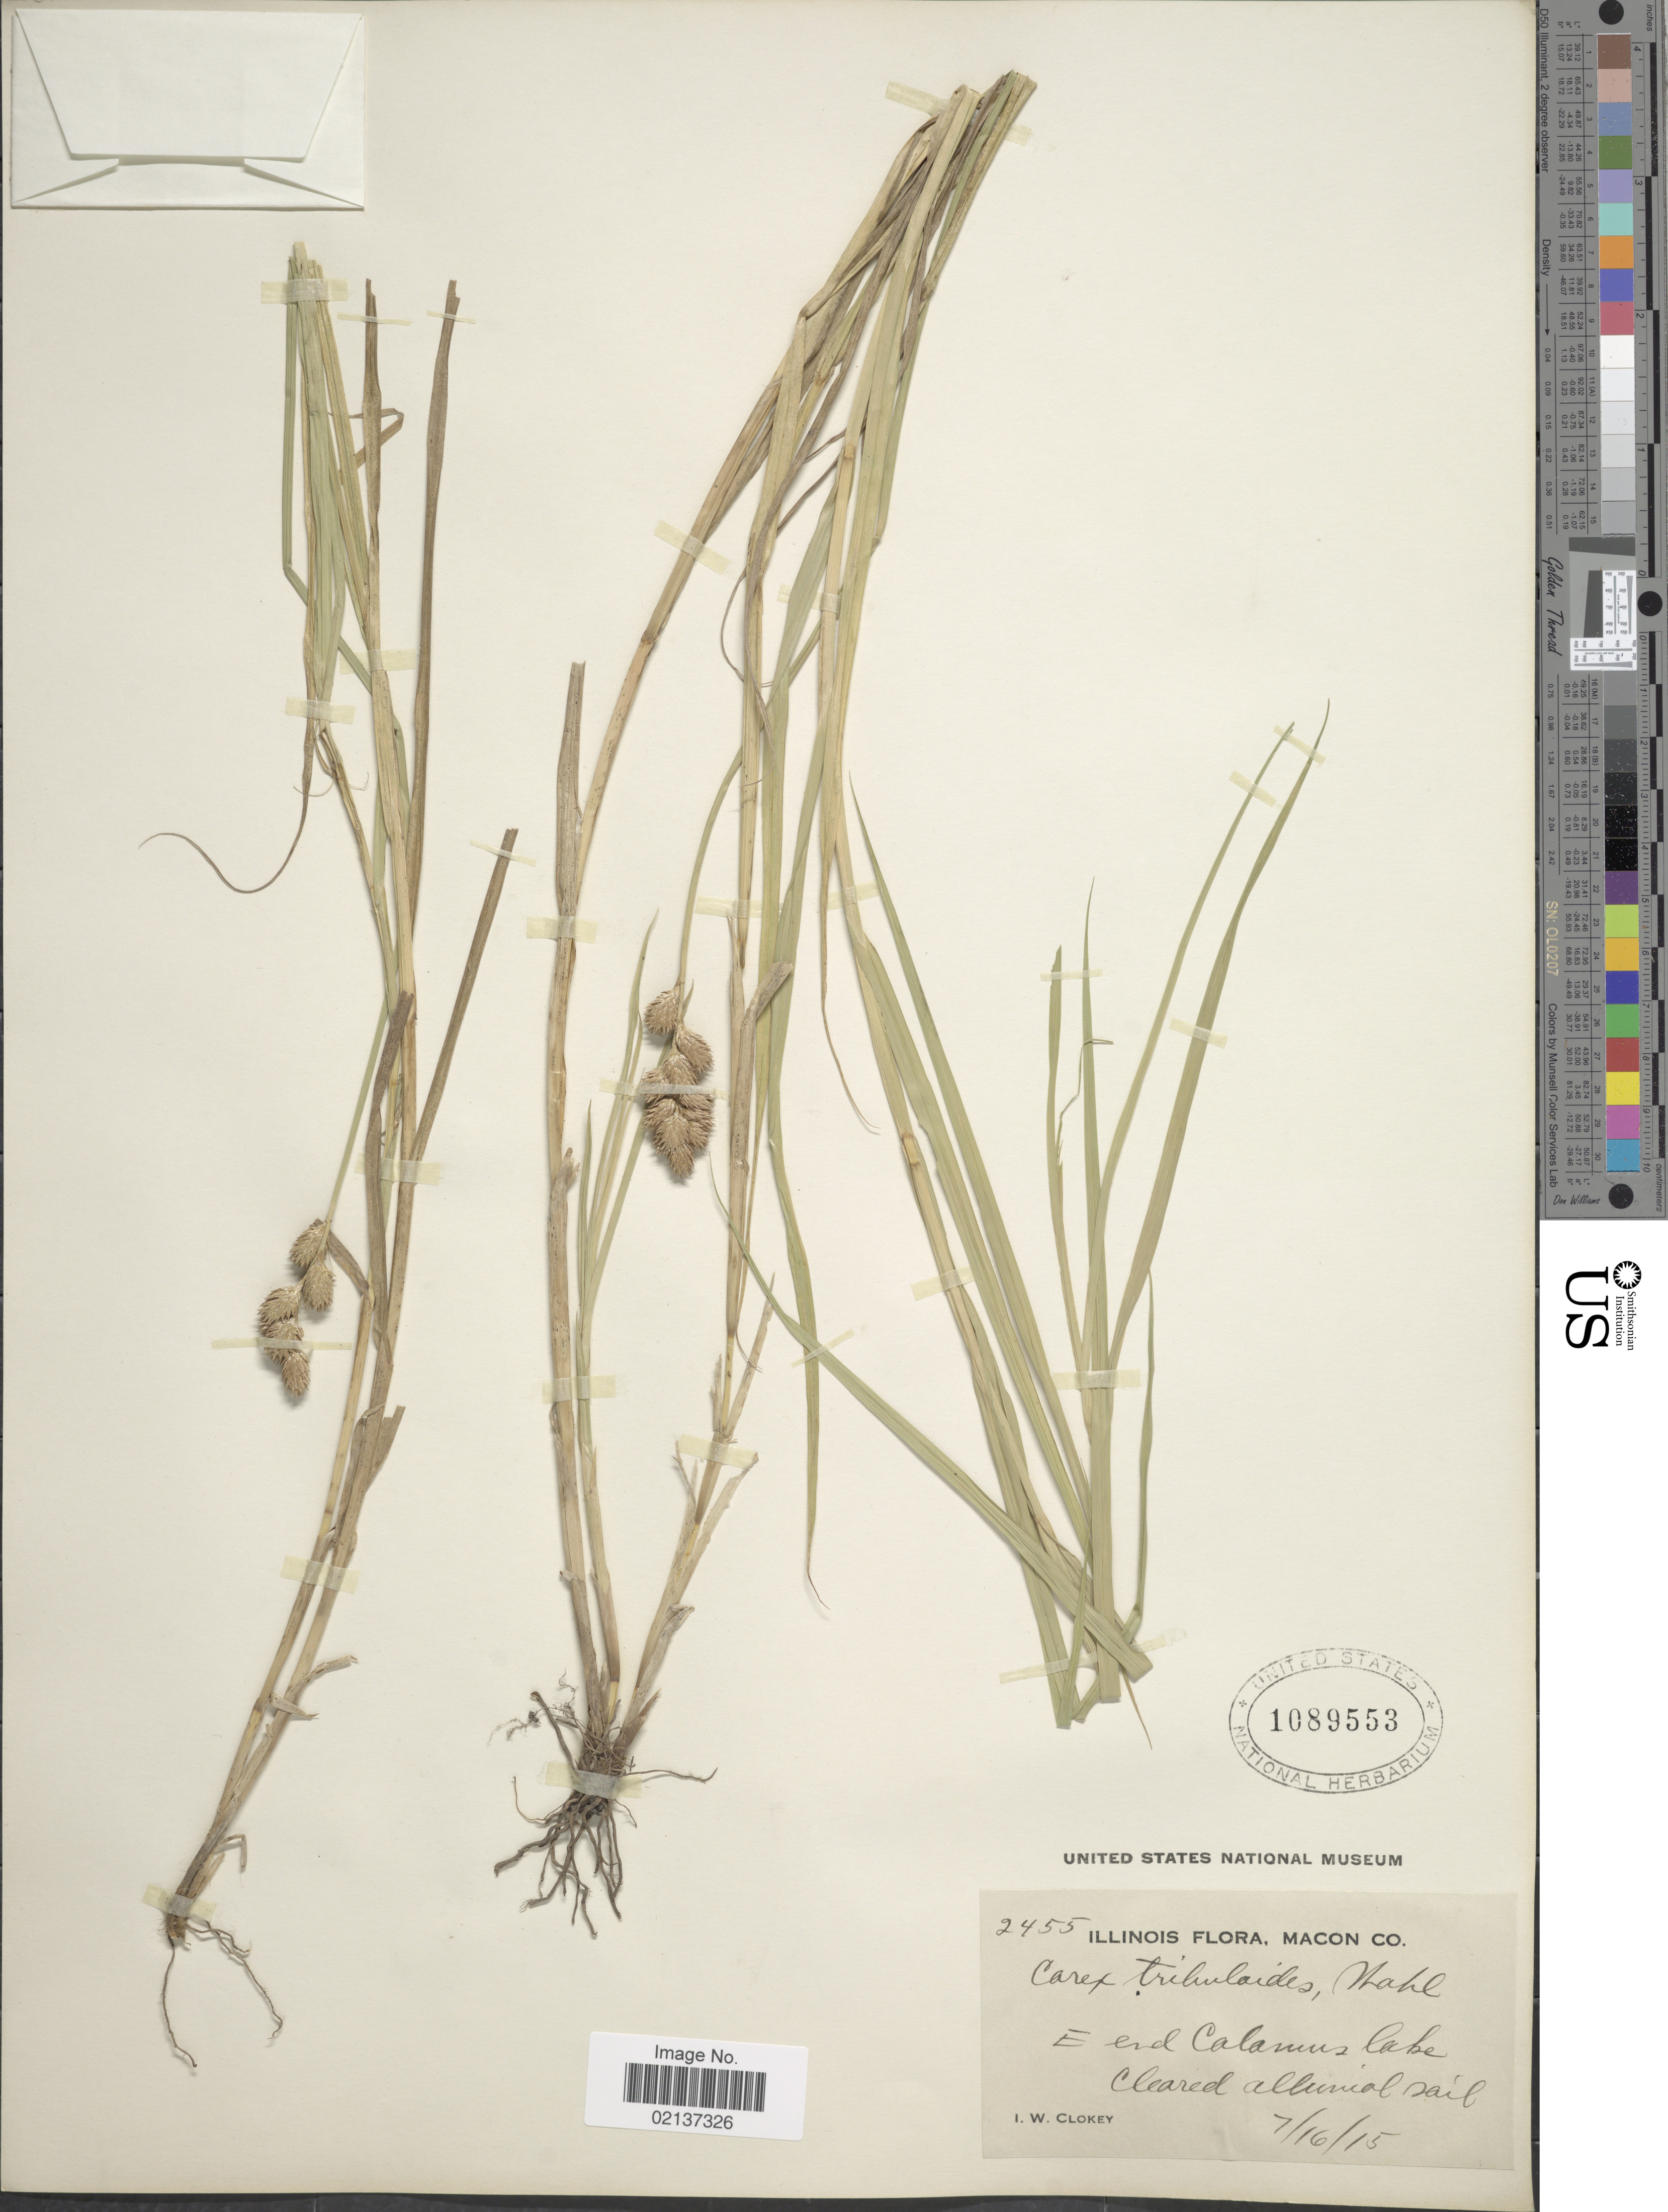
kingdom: Plantae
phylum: Tracheophyta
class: Liliopsida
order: Poales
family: Cyperaceae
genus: Carex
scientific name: Carex tribuloides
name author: Wahlenb.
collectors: I. W. Clokey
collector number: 2455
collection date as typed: Transcribed d/m/y: 16/7/15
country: United States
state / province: Illinois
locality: Macon Co, E end Calamus Lake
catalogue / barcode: US 1089553